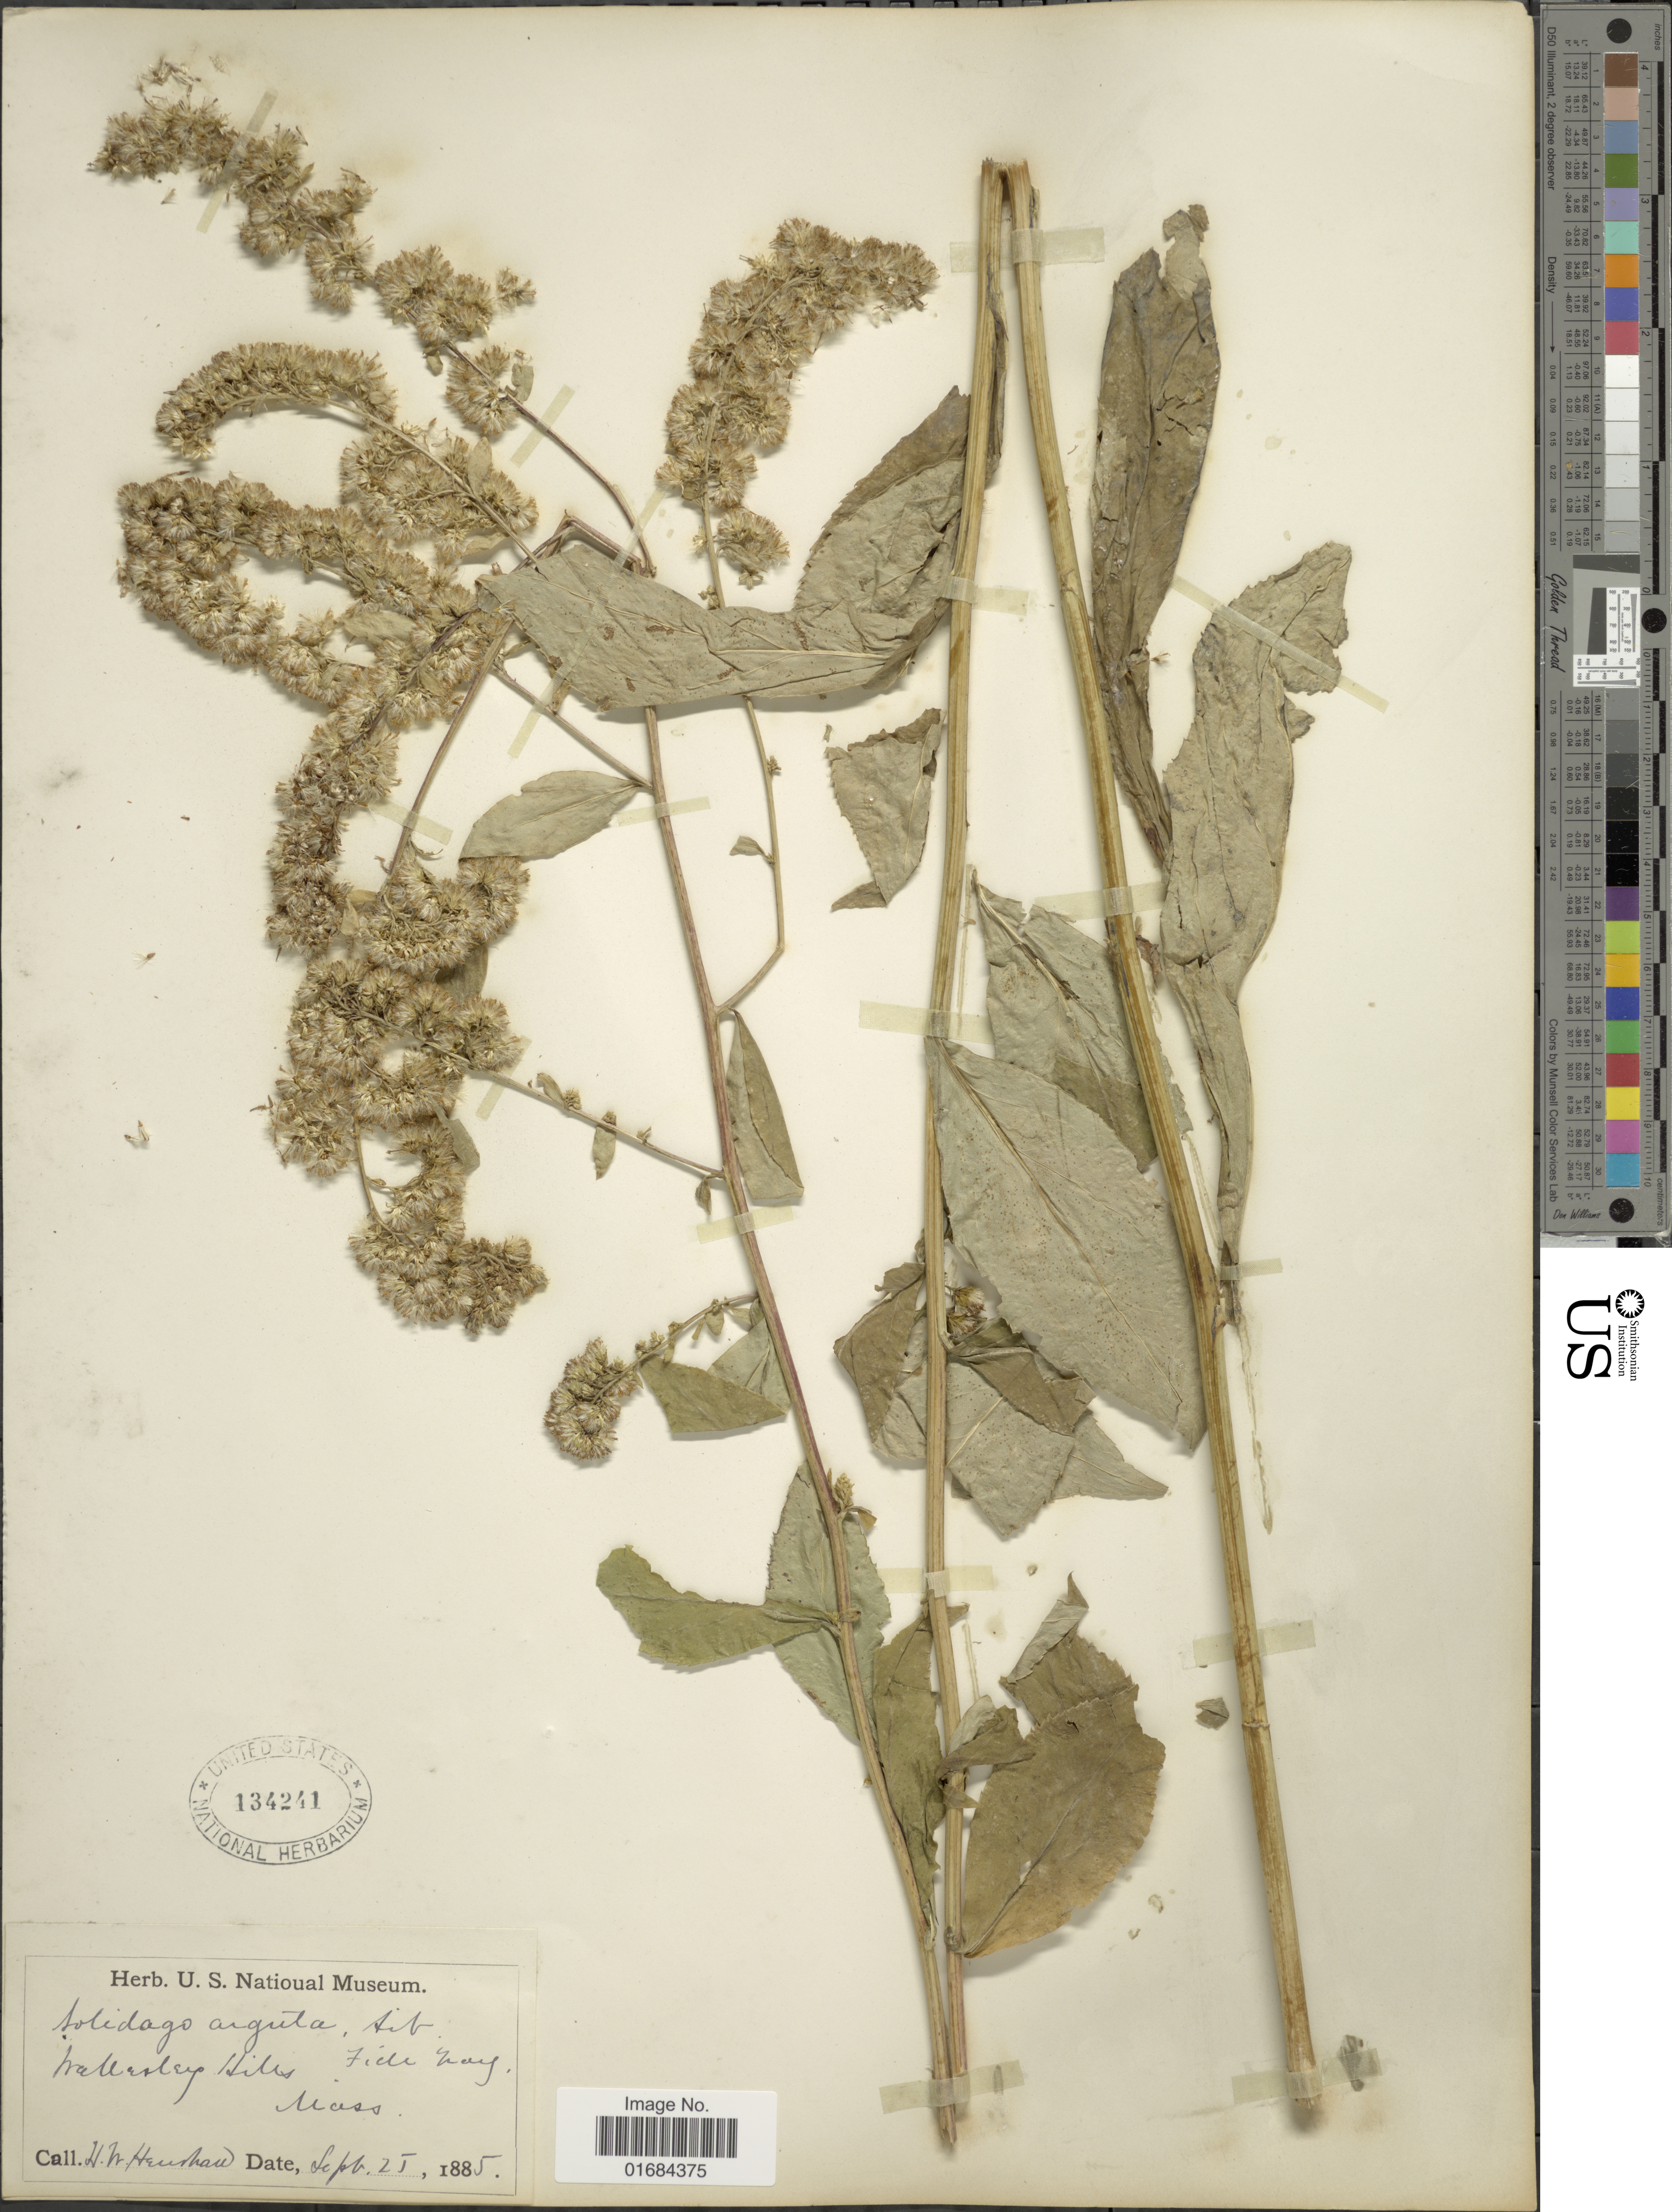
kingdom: Plantae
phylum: Tracheophyta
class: Magnoliopsida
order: Asterales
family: Asteraceae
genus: Solidago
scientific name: Solidago arguta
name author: Aiton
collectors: H. Henshaw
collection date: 1885-09-25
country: United States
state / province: Massachusetts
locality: Wallesley Hills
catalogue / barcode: US 134241